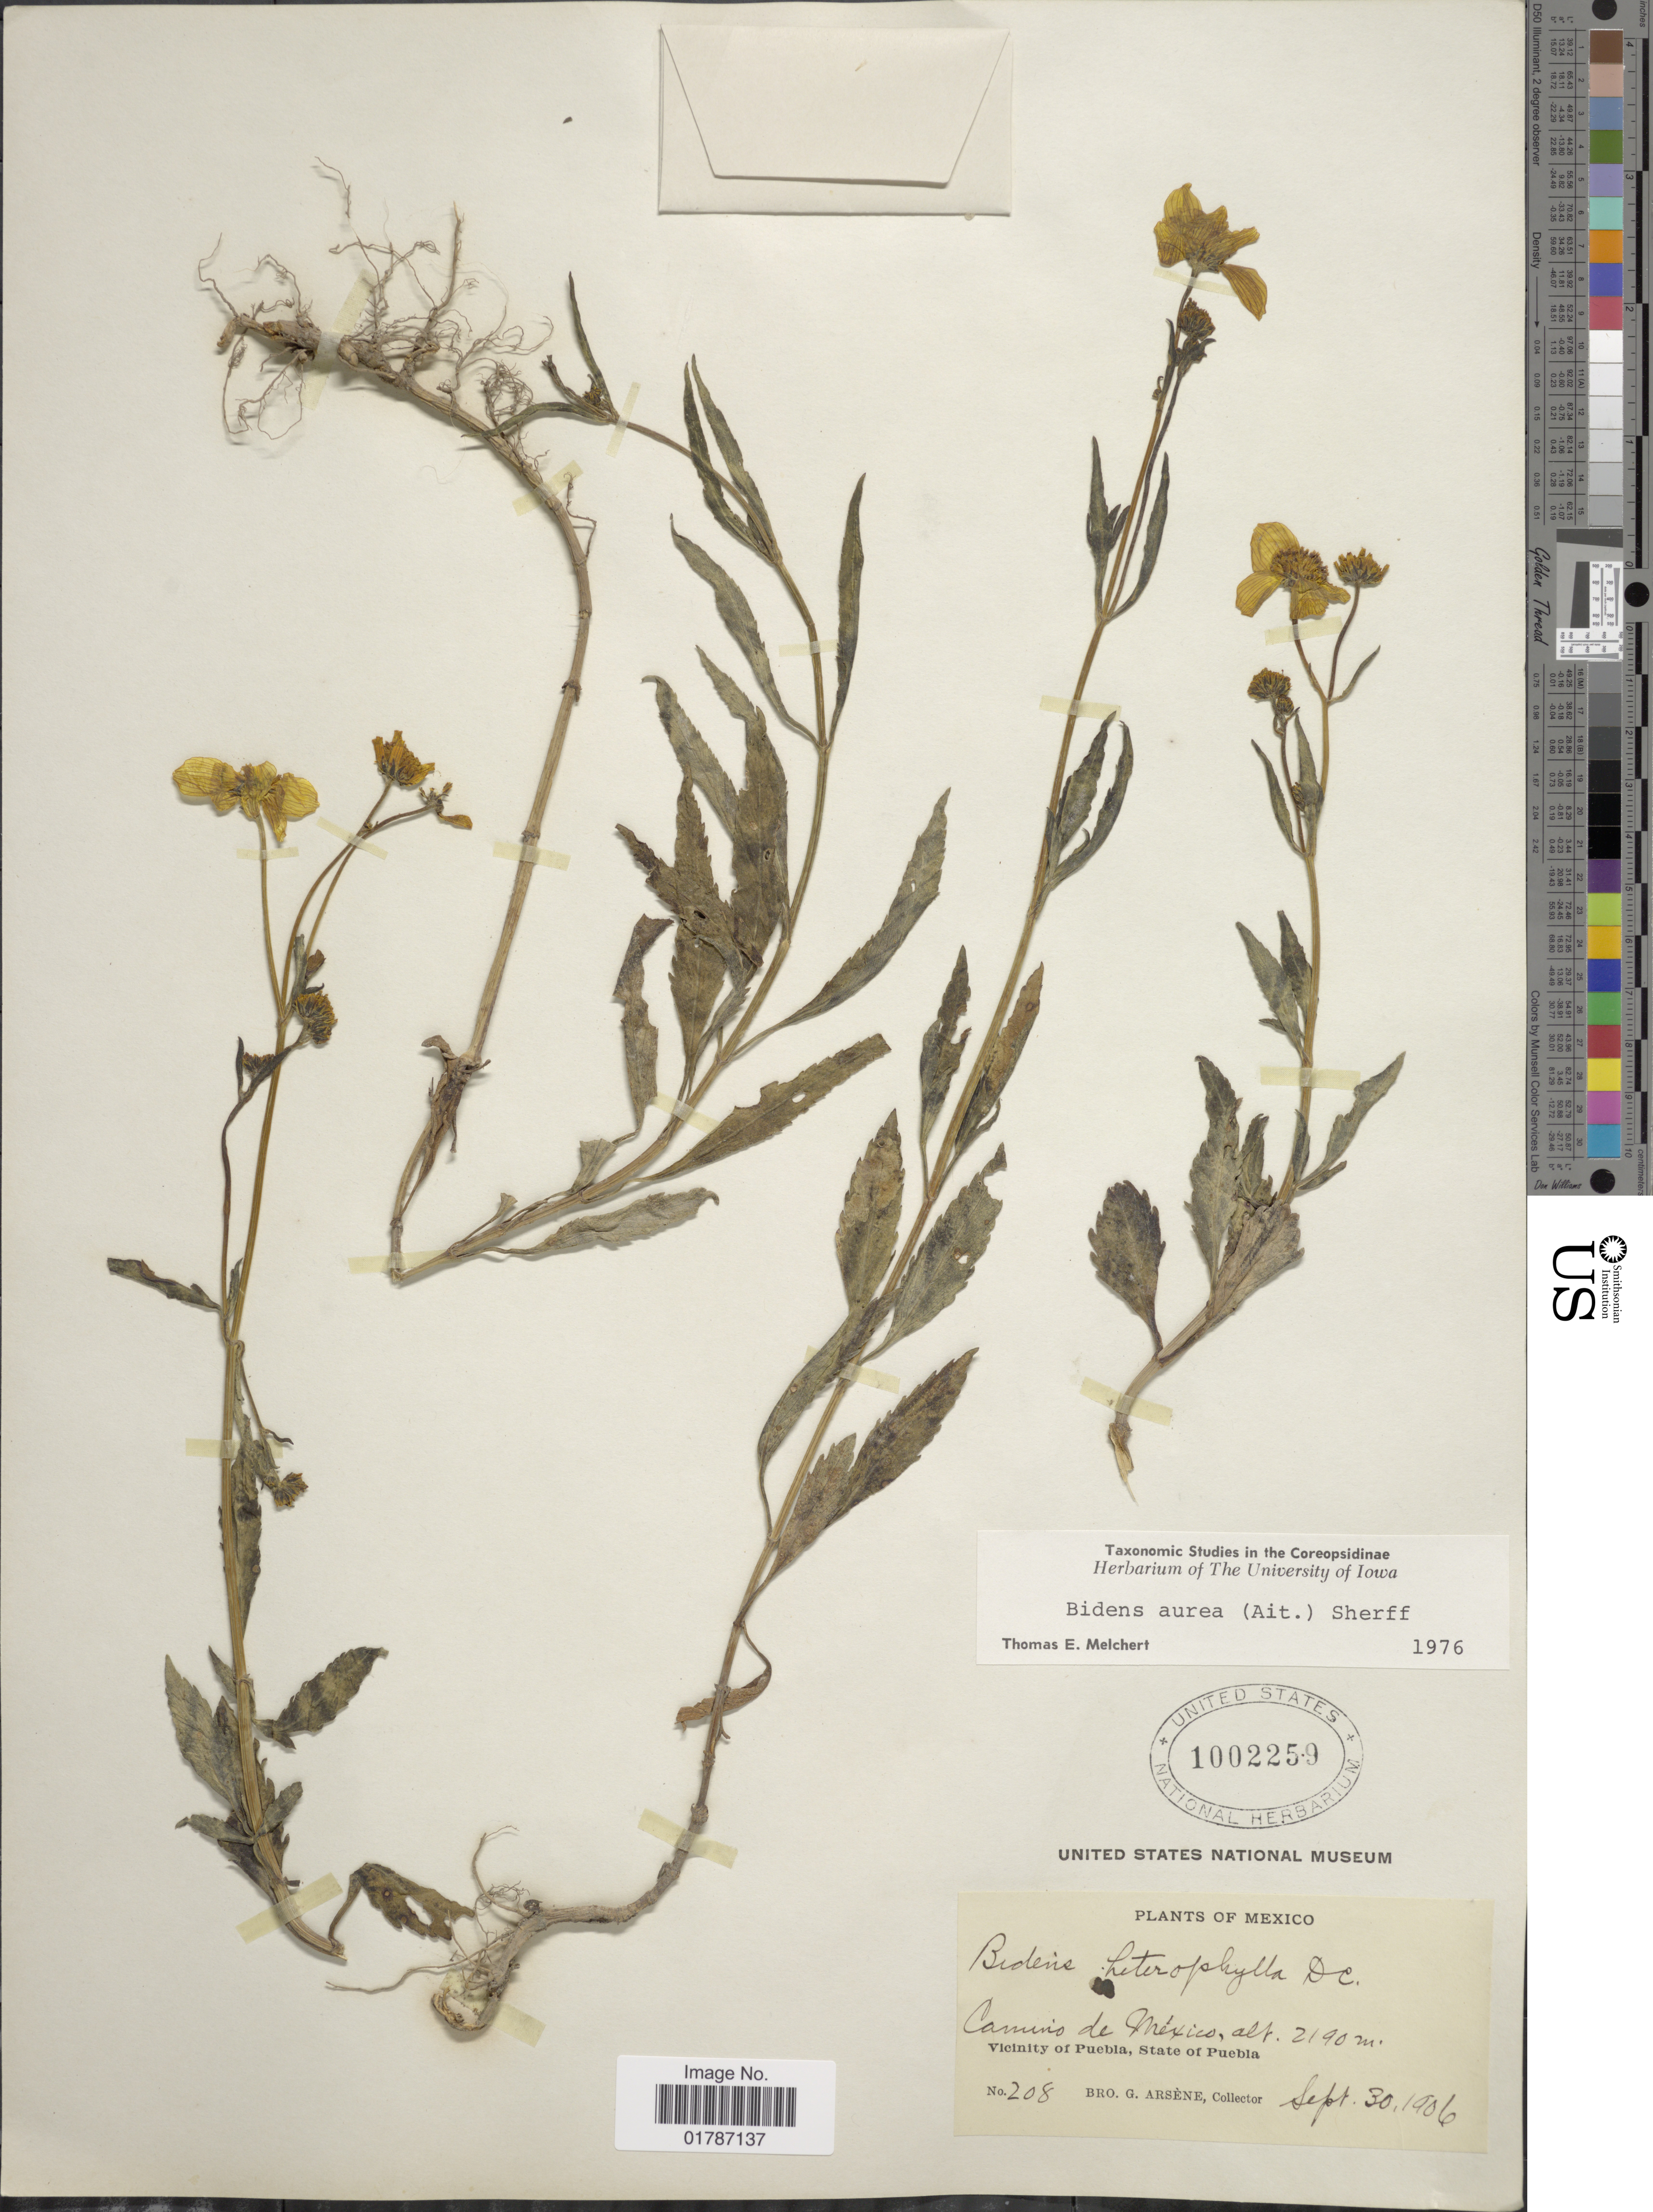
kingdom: Plantae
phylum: Tracheophyta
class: Magnoliopsida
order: Asterales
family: Asteraceae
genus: Bidens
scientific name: Bidens aurea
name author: (Aiton) Sherff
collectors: Bro. G. Arsène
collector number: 208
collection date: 1906-09-30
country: Mexico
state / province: Puebla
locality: Camino de Mexico, Vicinity of Puebla, State of Puebla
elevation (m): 2190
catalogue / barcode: US 1002259